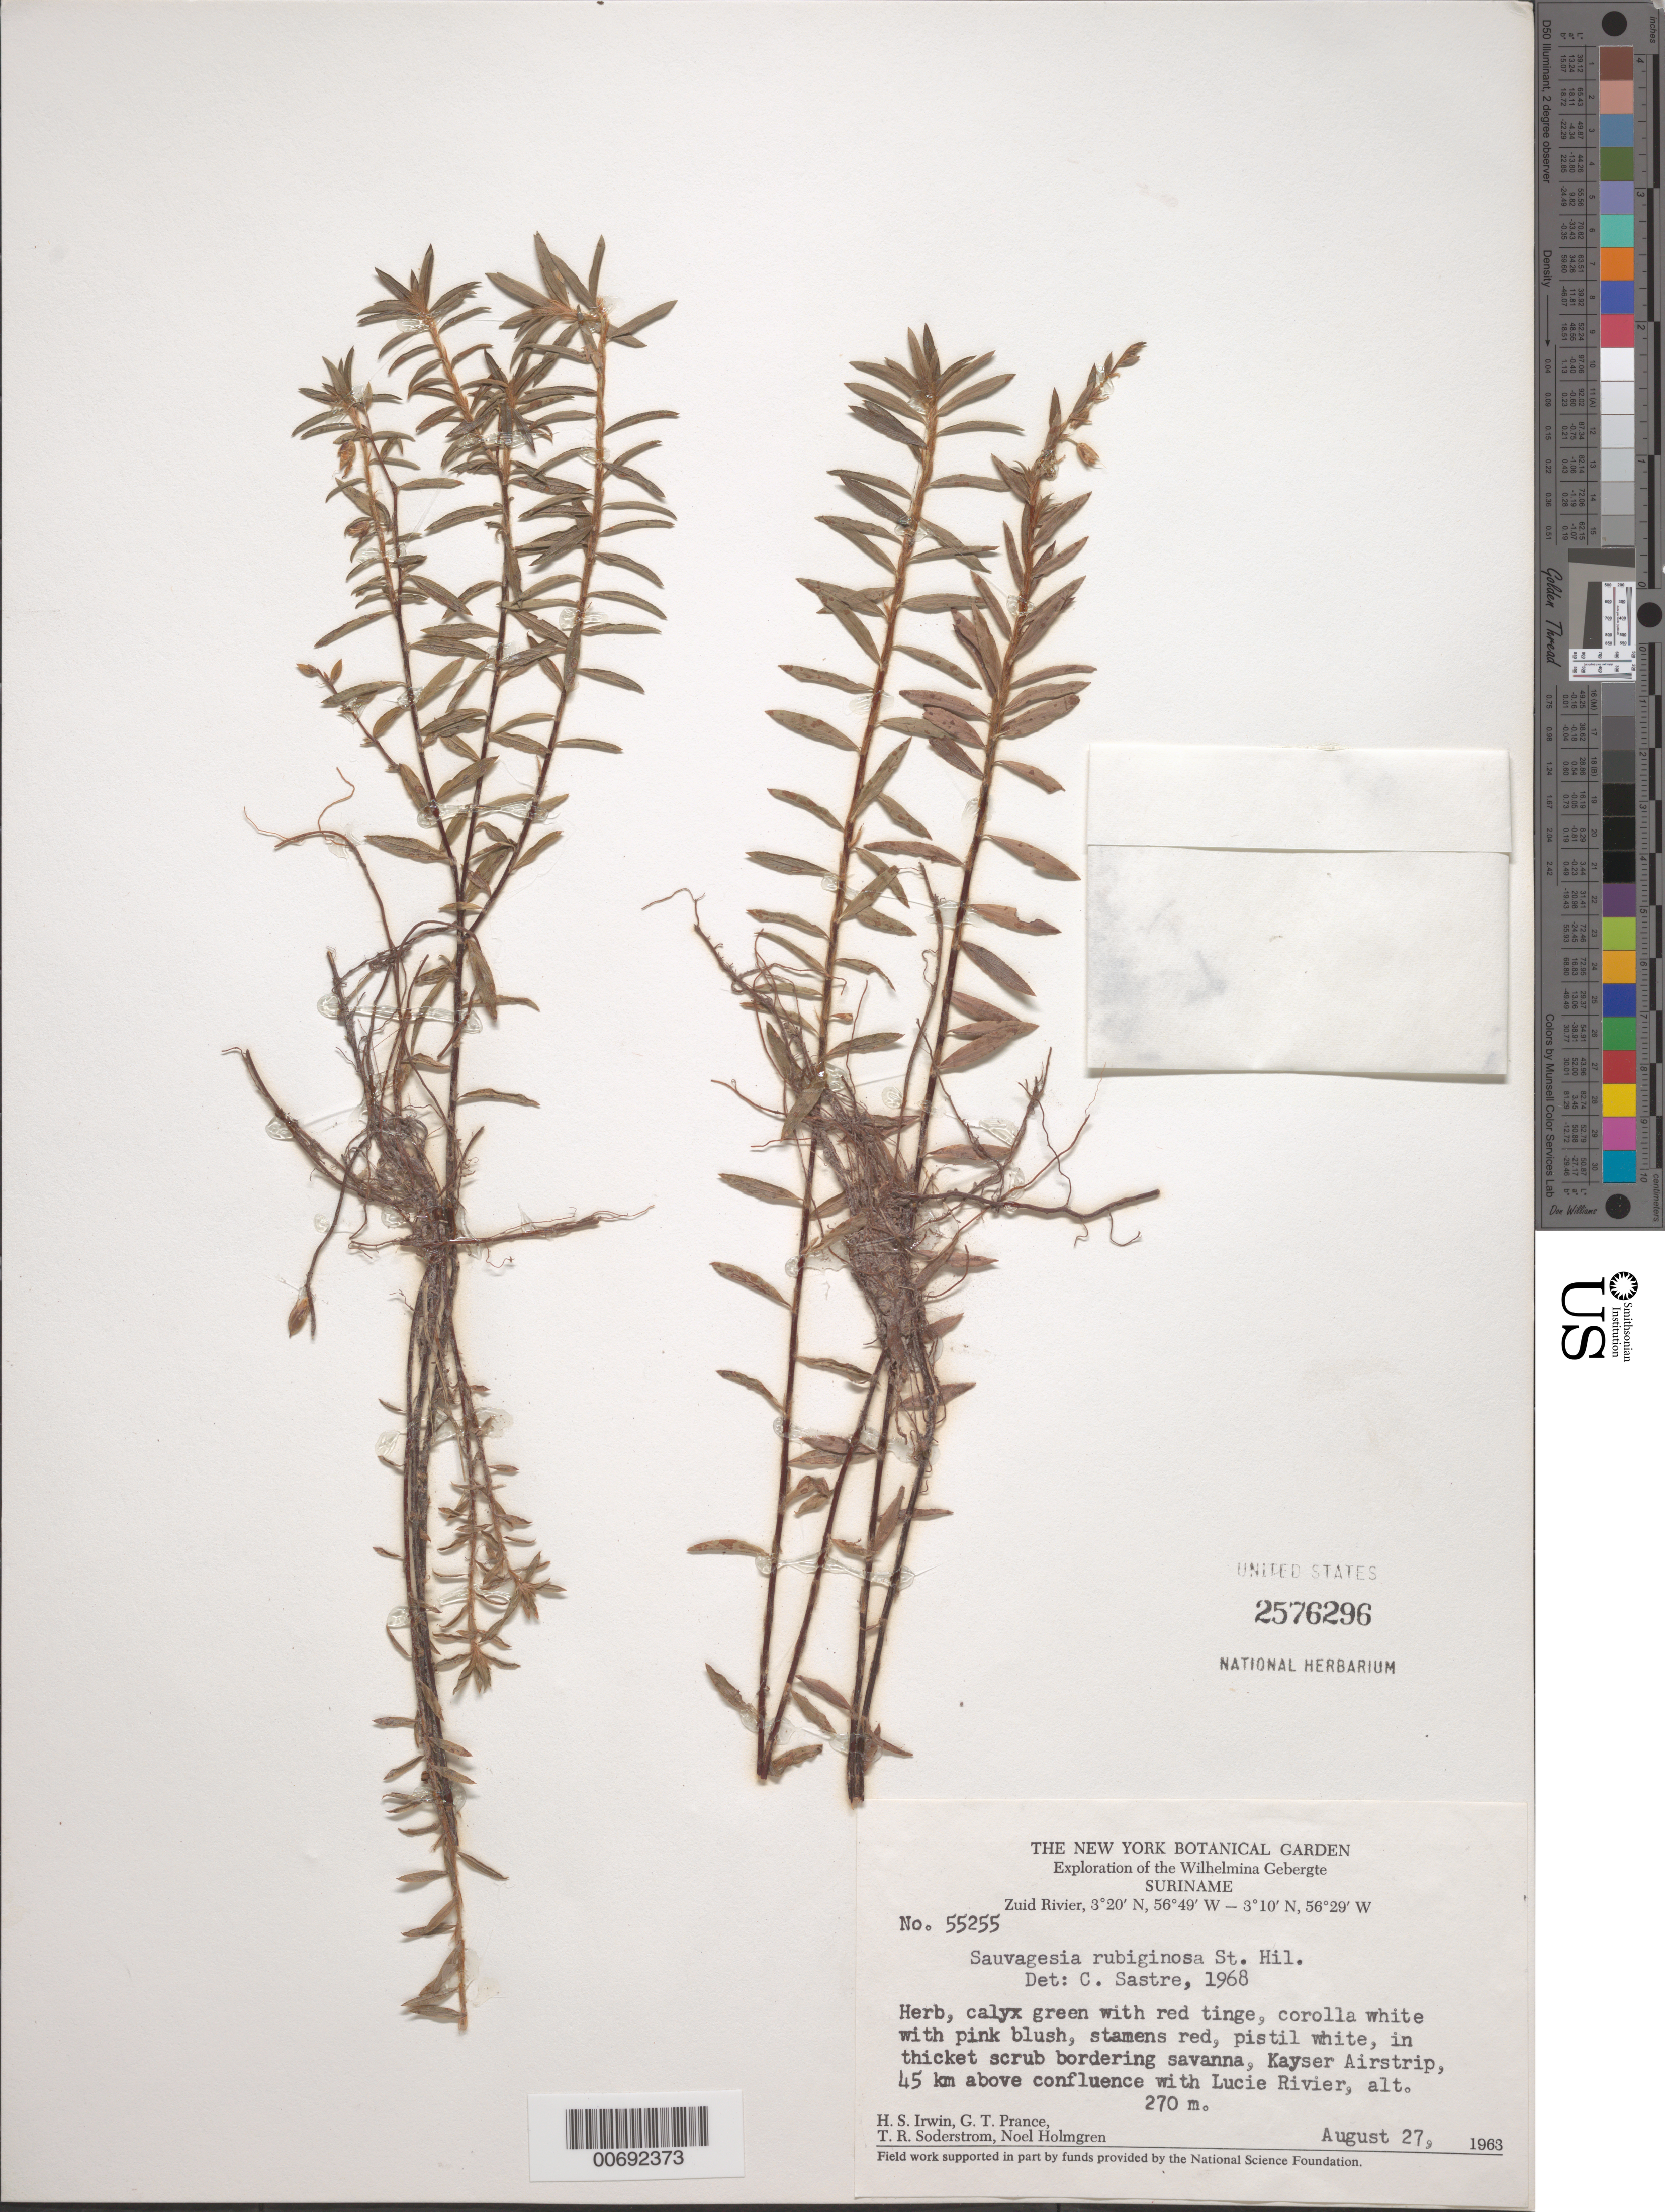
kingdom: Plantae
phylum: Tracheophyta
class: Magnoliopsida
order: Malpighiales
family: Ochnaceae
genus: Sauvagesia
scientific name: Sauvagesia rubiginosa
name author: A. St.-Hil.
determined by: Sastre, C. H. L.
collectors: H. Irwin, G. T. Prance, T. R. Soderstrom & N. H. Holmgren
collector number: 55255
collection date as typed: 27-Aug-63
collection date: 1963-08-27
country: Suriname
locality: Kayser Airstrip, Zuid R., 45 km above confl. with Lucie R., Wilhelmina Gebergte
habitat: Thicket scrub bordering savanna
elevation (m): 270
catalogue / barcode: US 2576296